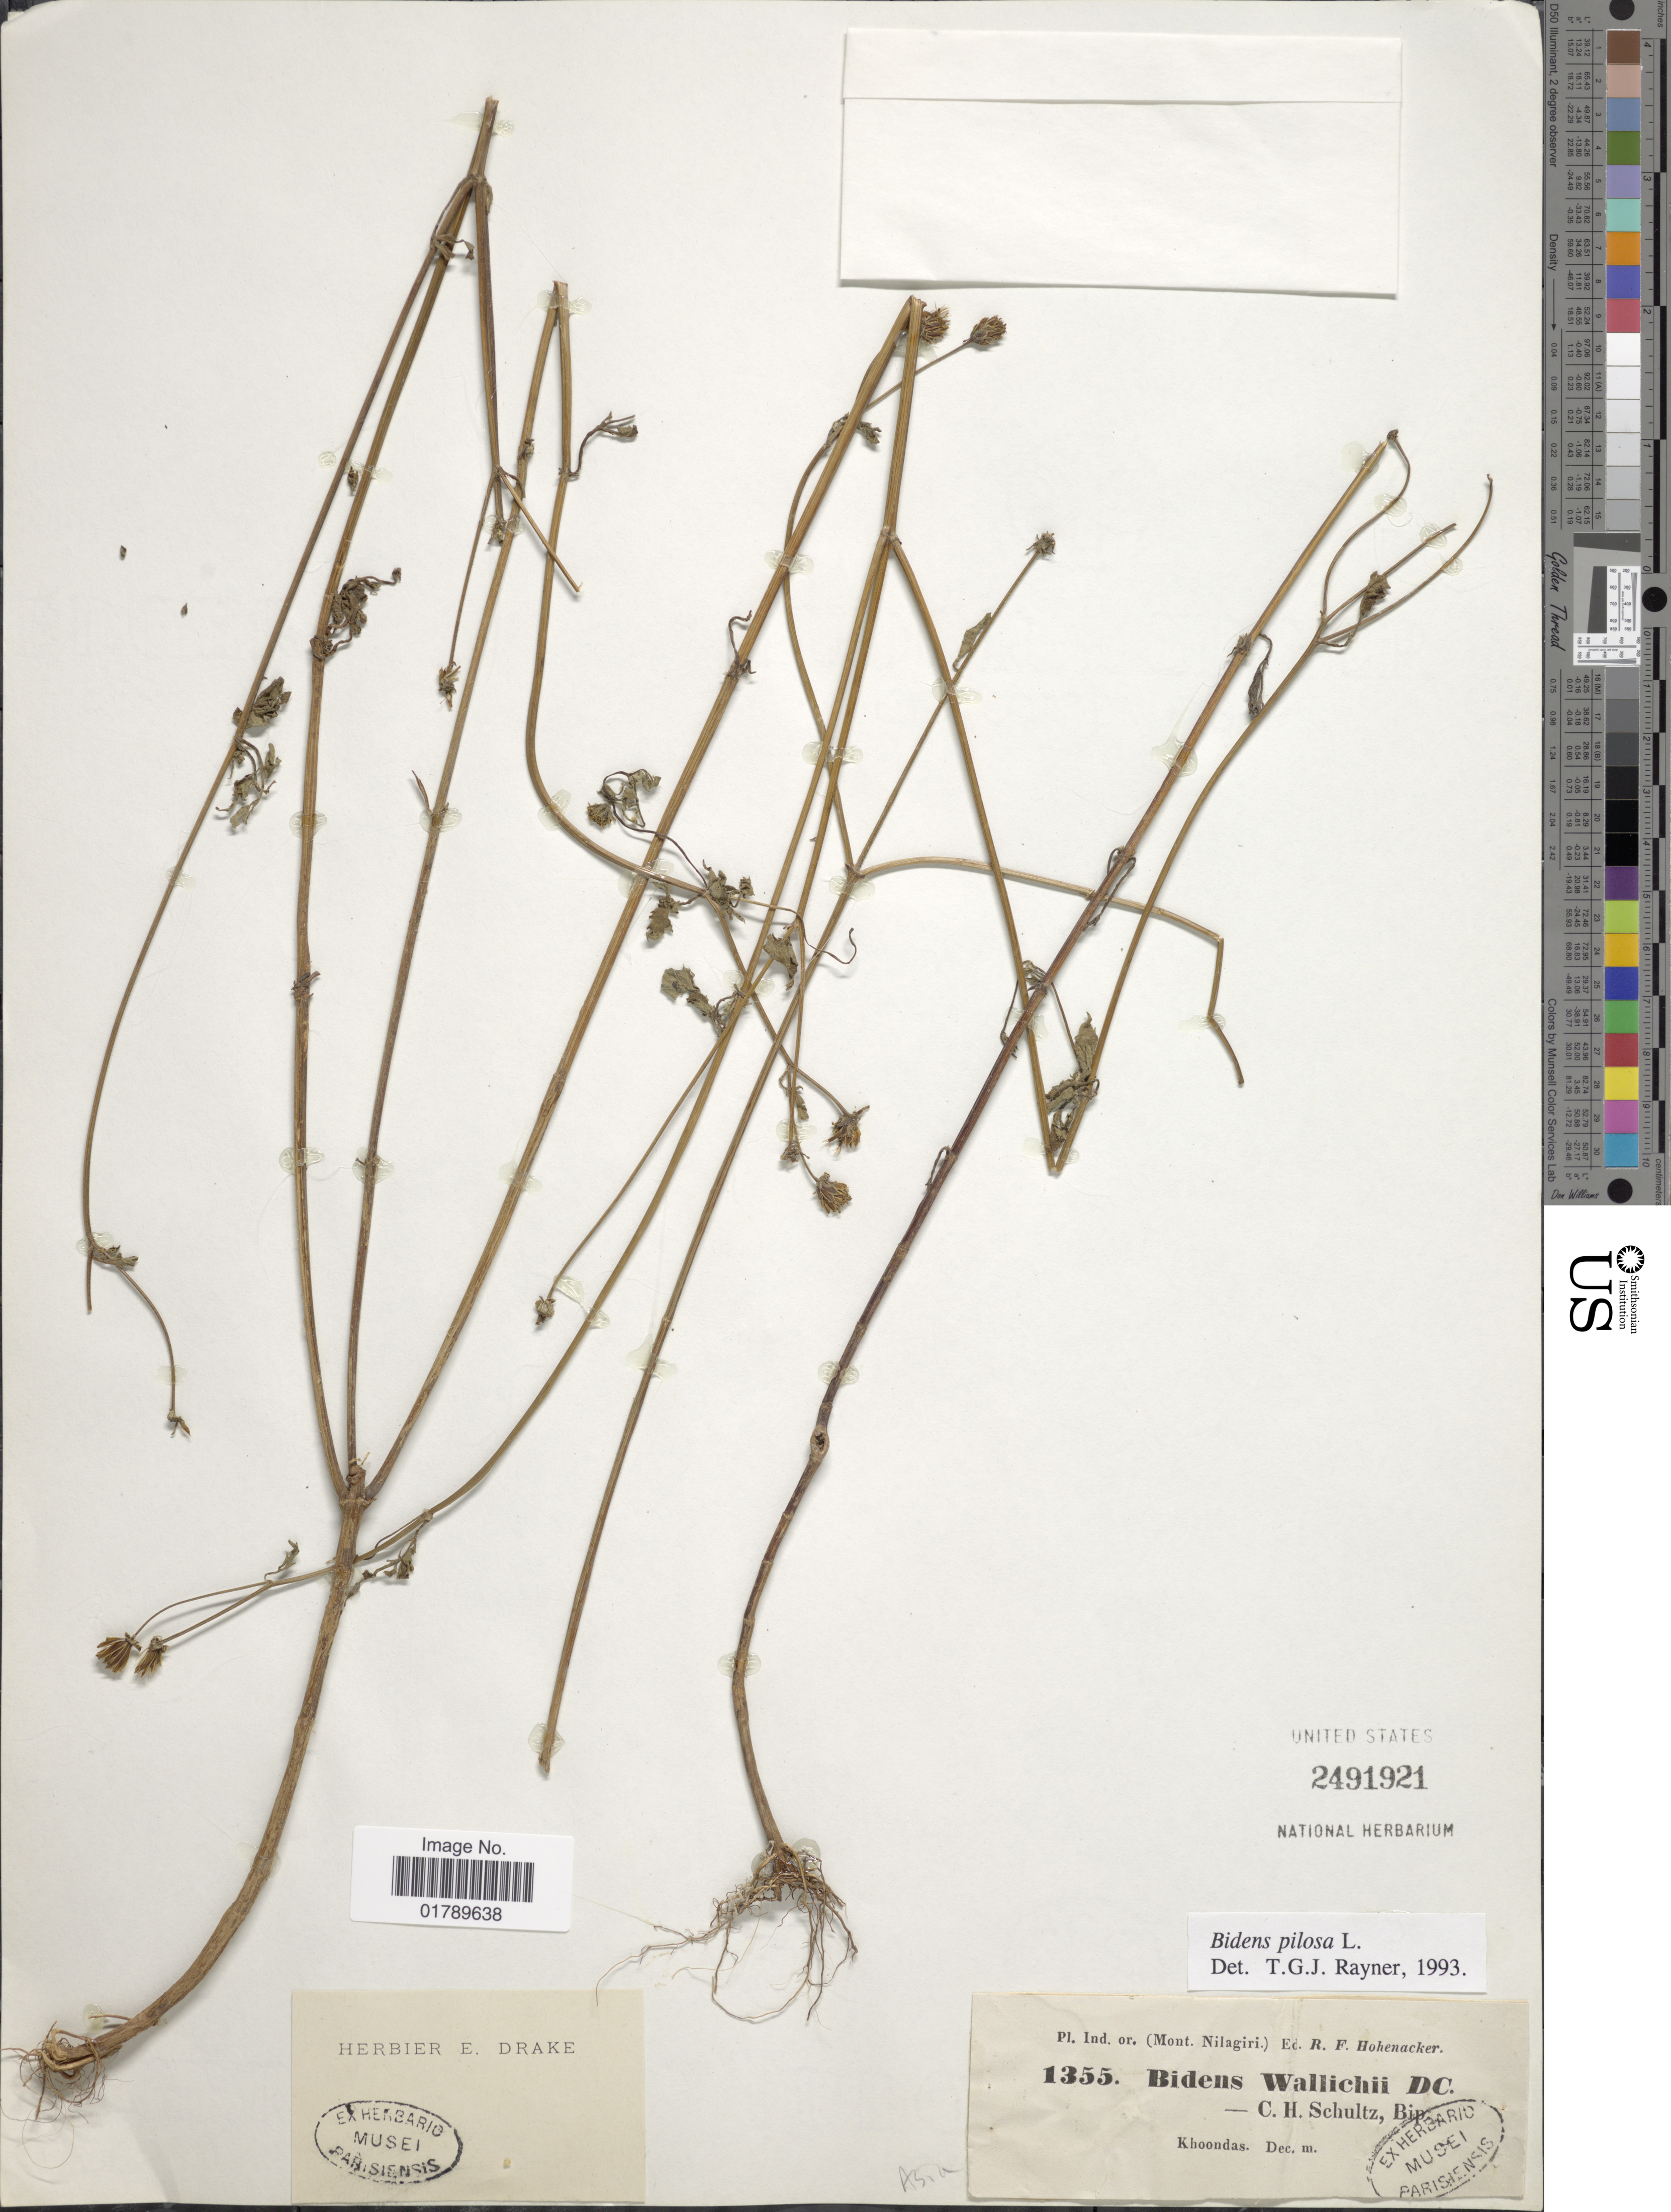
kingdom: Plantae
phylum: Tracheophyta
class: Magnoliopsida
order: Asterales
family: Asteraceae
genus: Bidens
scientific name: Bidens pilosa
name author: L.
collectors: R. F. Hohenacker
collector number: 1355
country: India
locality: (Mont. Nilagiri). Khoondas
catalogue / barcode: US 2491921